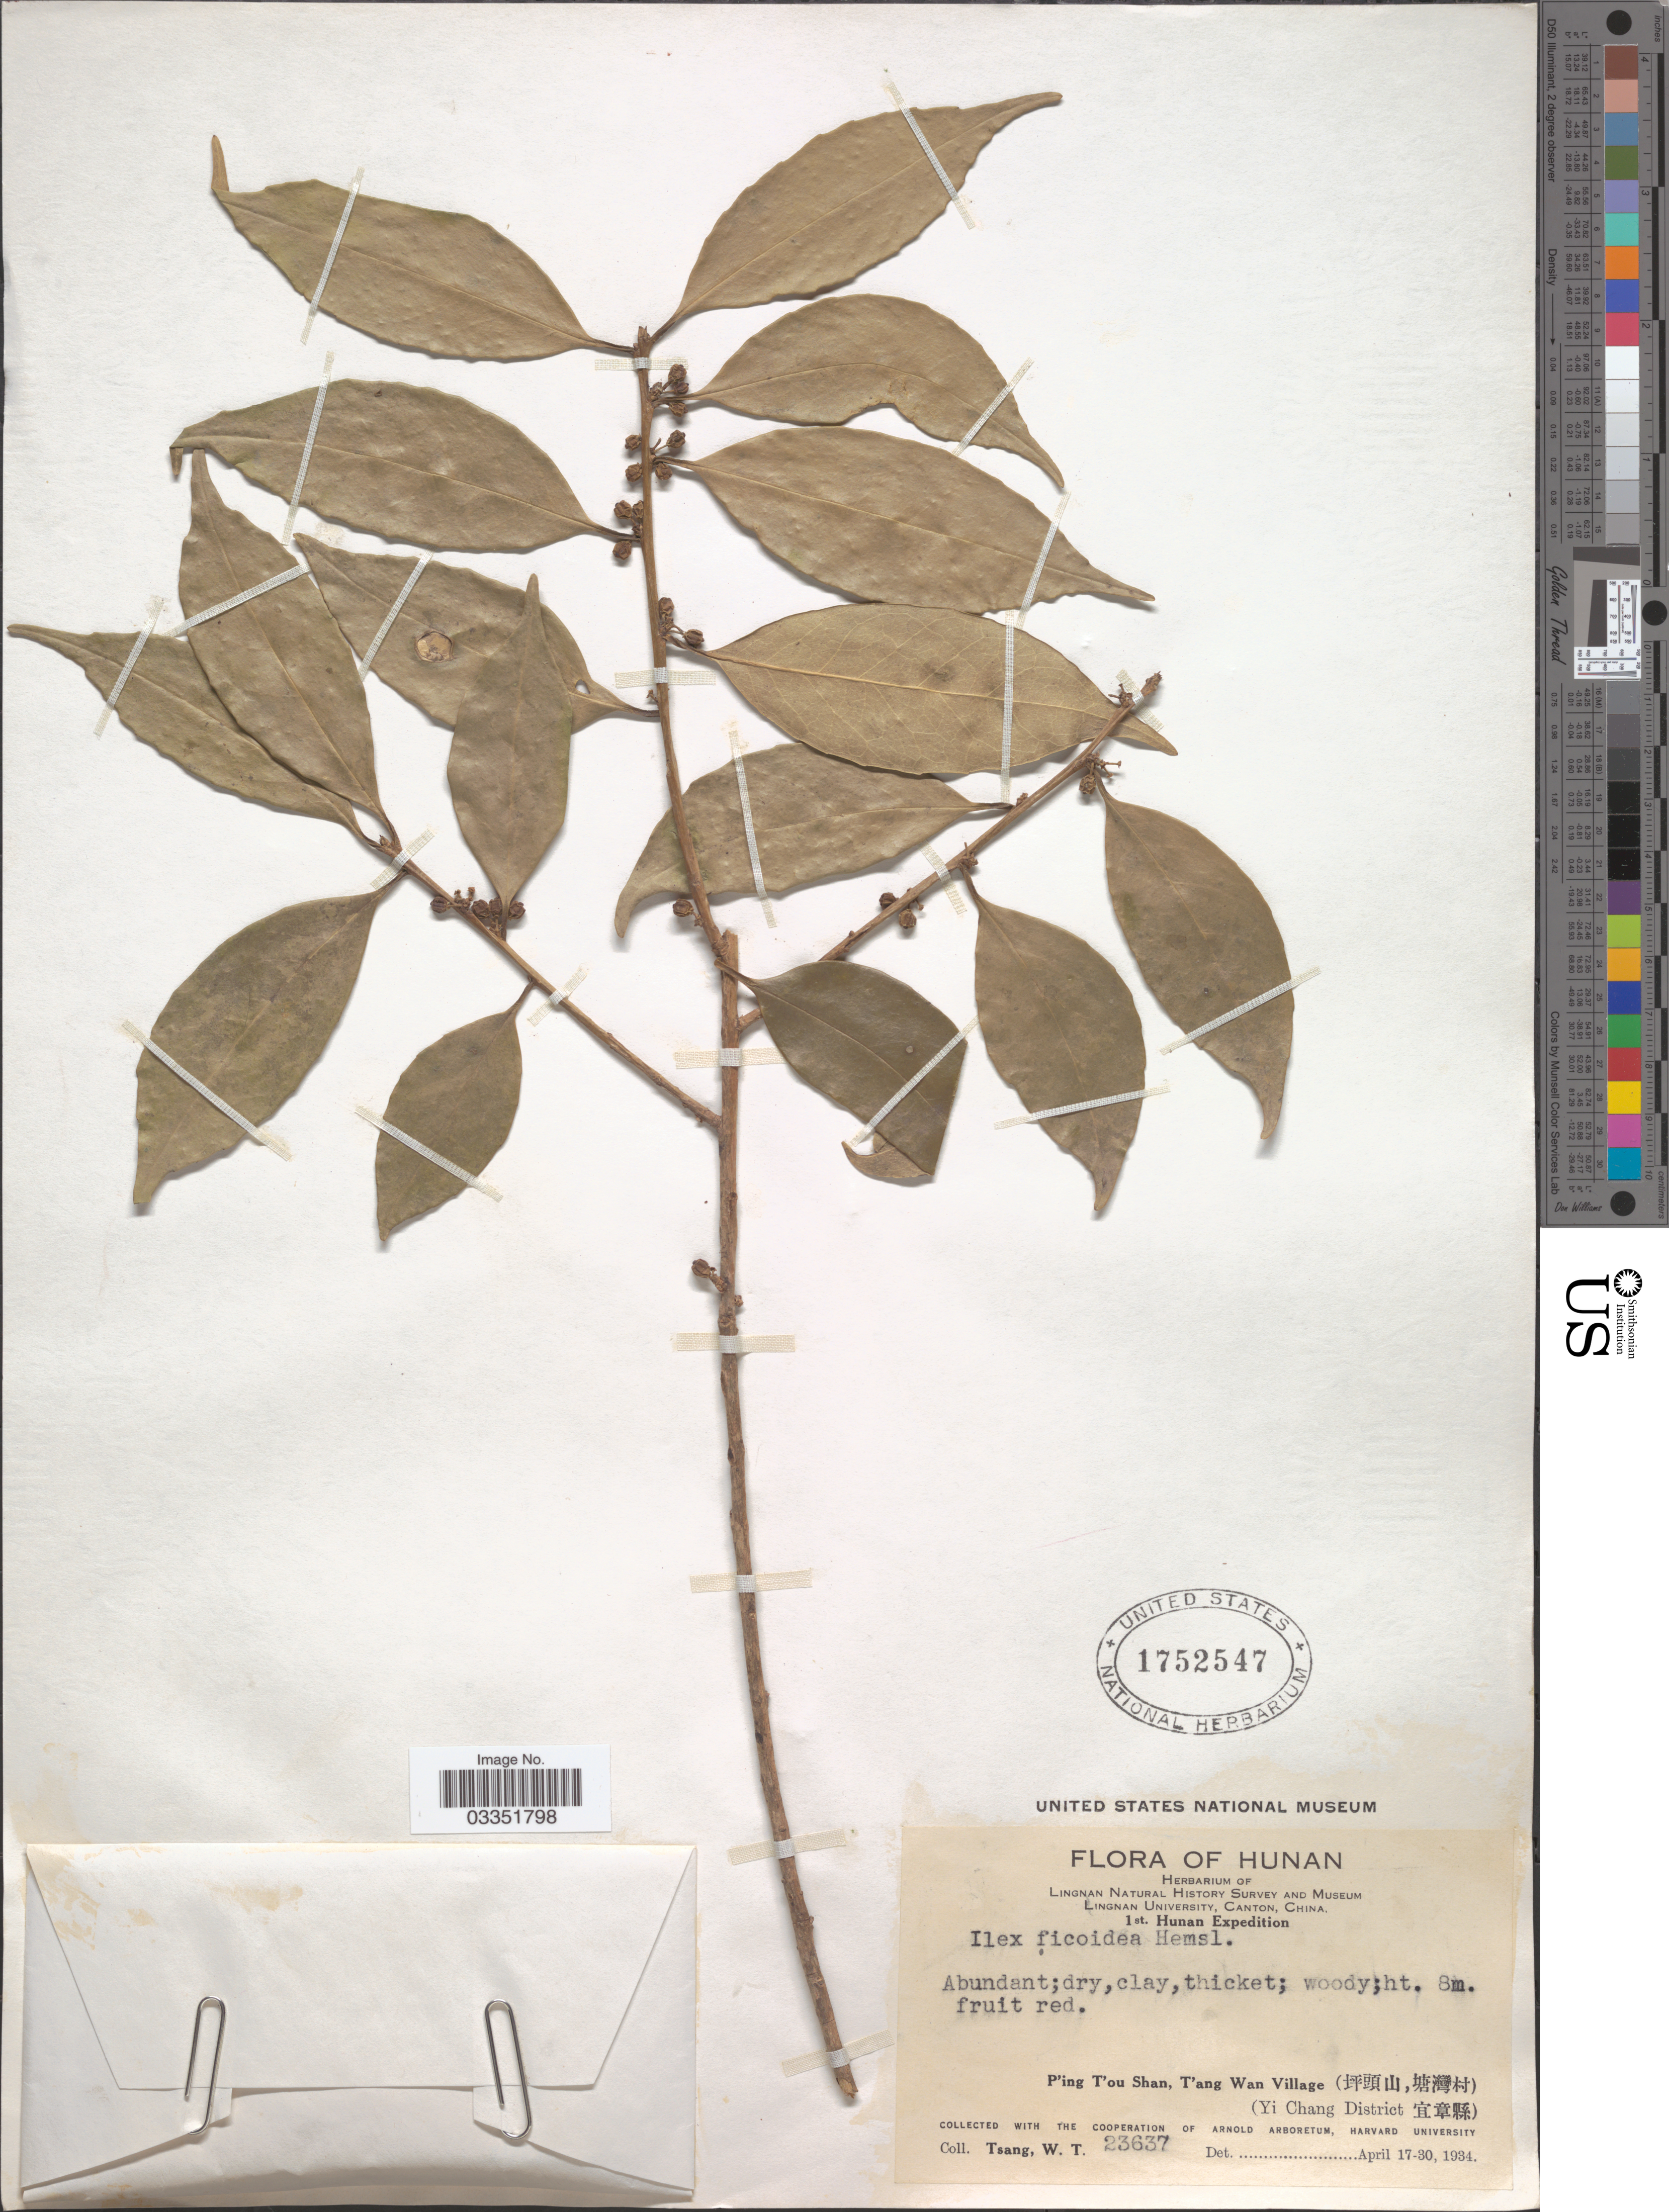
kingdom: Plantae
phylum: Tracheophyta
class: Magnoliopsida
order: Aquifoliales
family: Aquifoliaceae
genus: Ilex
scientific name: Ilex ficoidea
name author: Hemsl.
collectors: W. T. Tsang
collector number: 23637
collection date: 1934-04-17/1934-04-30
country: China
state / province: Hunan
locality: Ping T'ou Shan, T'ang Wan Village (X), (Yi Chang District X).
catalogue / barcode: US 1752547